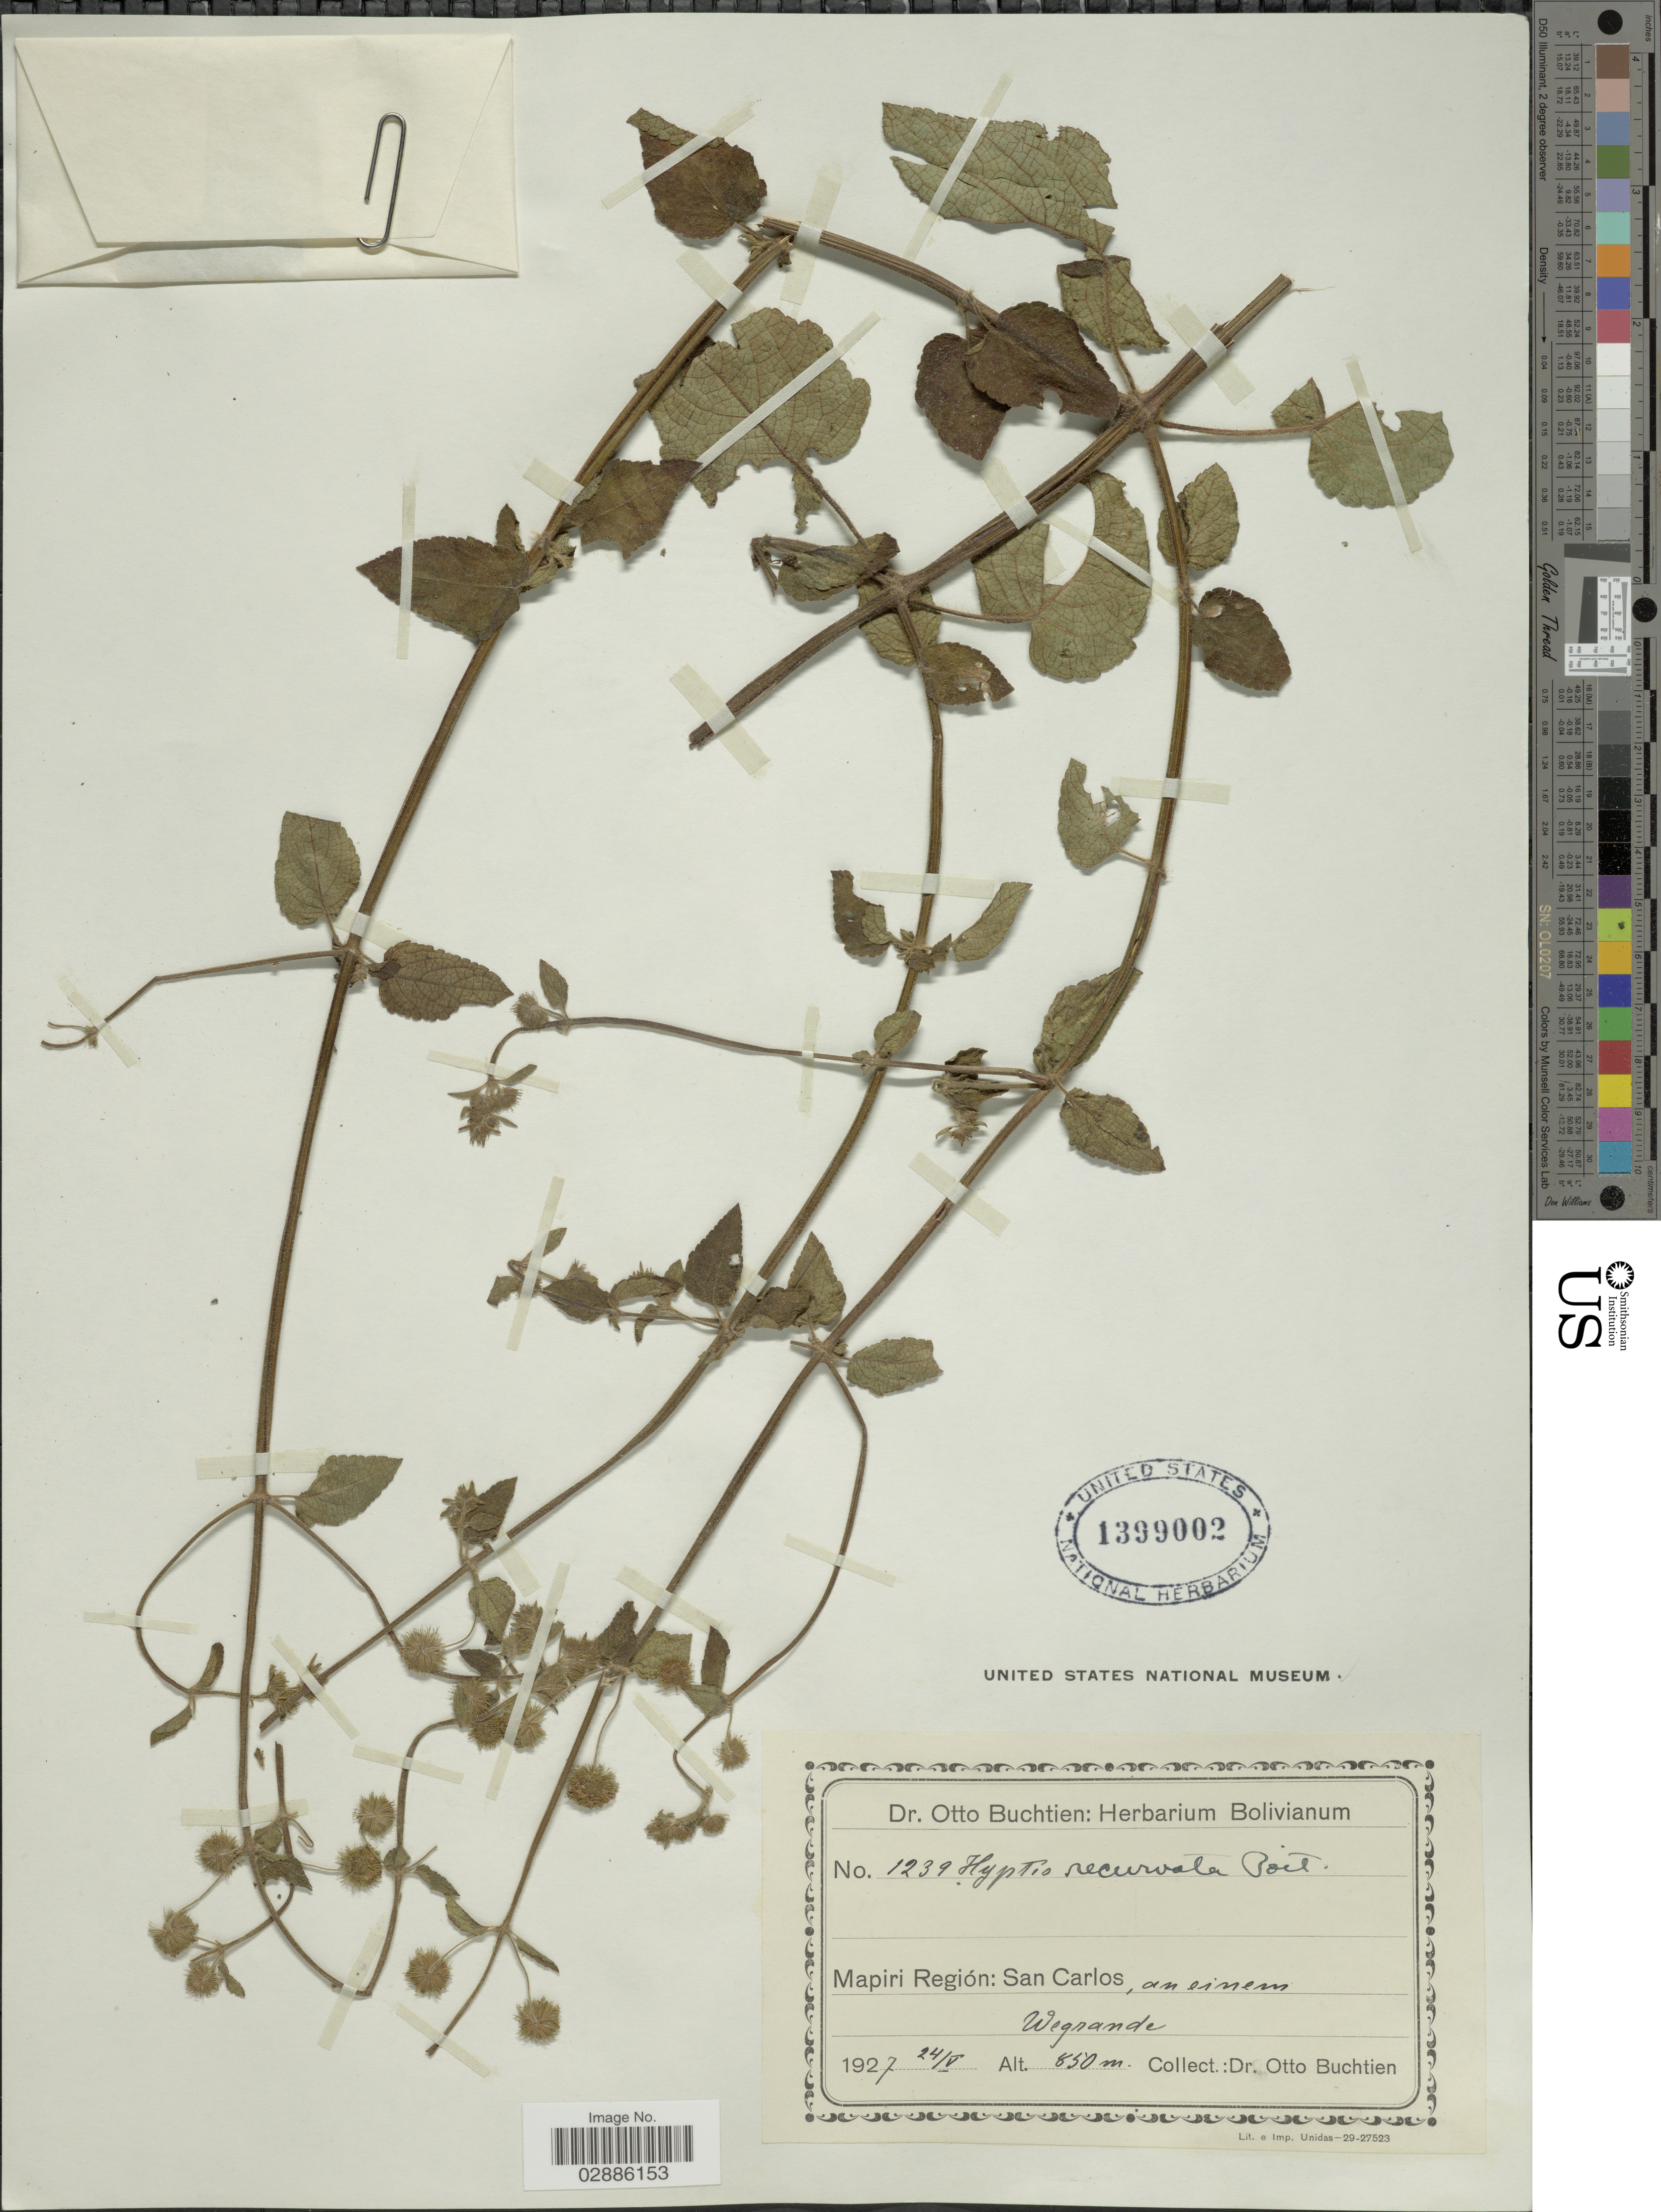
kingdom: Plantae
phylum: Tracheophyta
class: Magnoliopsida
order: Lamiales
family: Lamiaceae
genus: Hyptis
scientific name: Hyptis recurvata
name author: Poit.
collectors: O. Buchtien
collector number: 1239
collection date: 1927-05-24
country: Bolivia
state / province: La Paz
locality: Mapiri Región: San Carlos, an einem Wegrande.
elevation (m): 850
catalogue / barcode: US 1399002